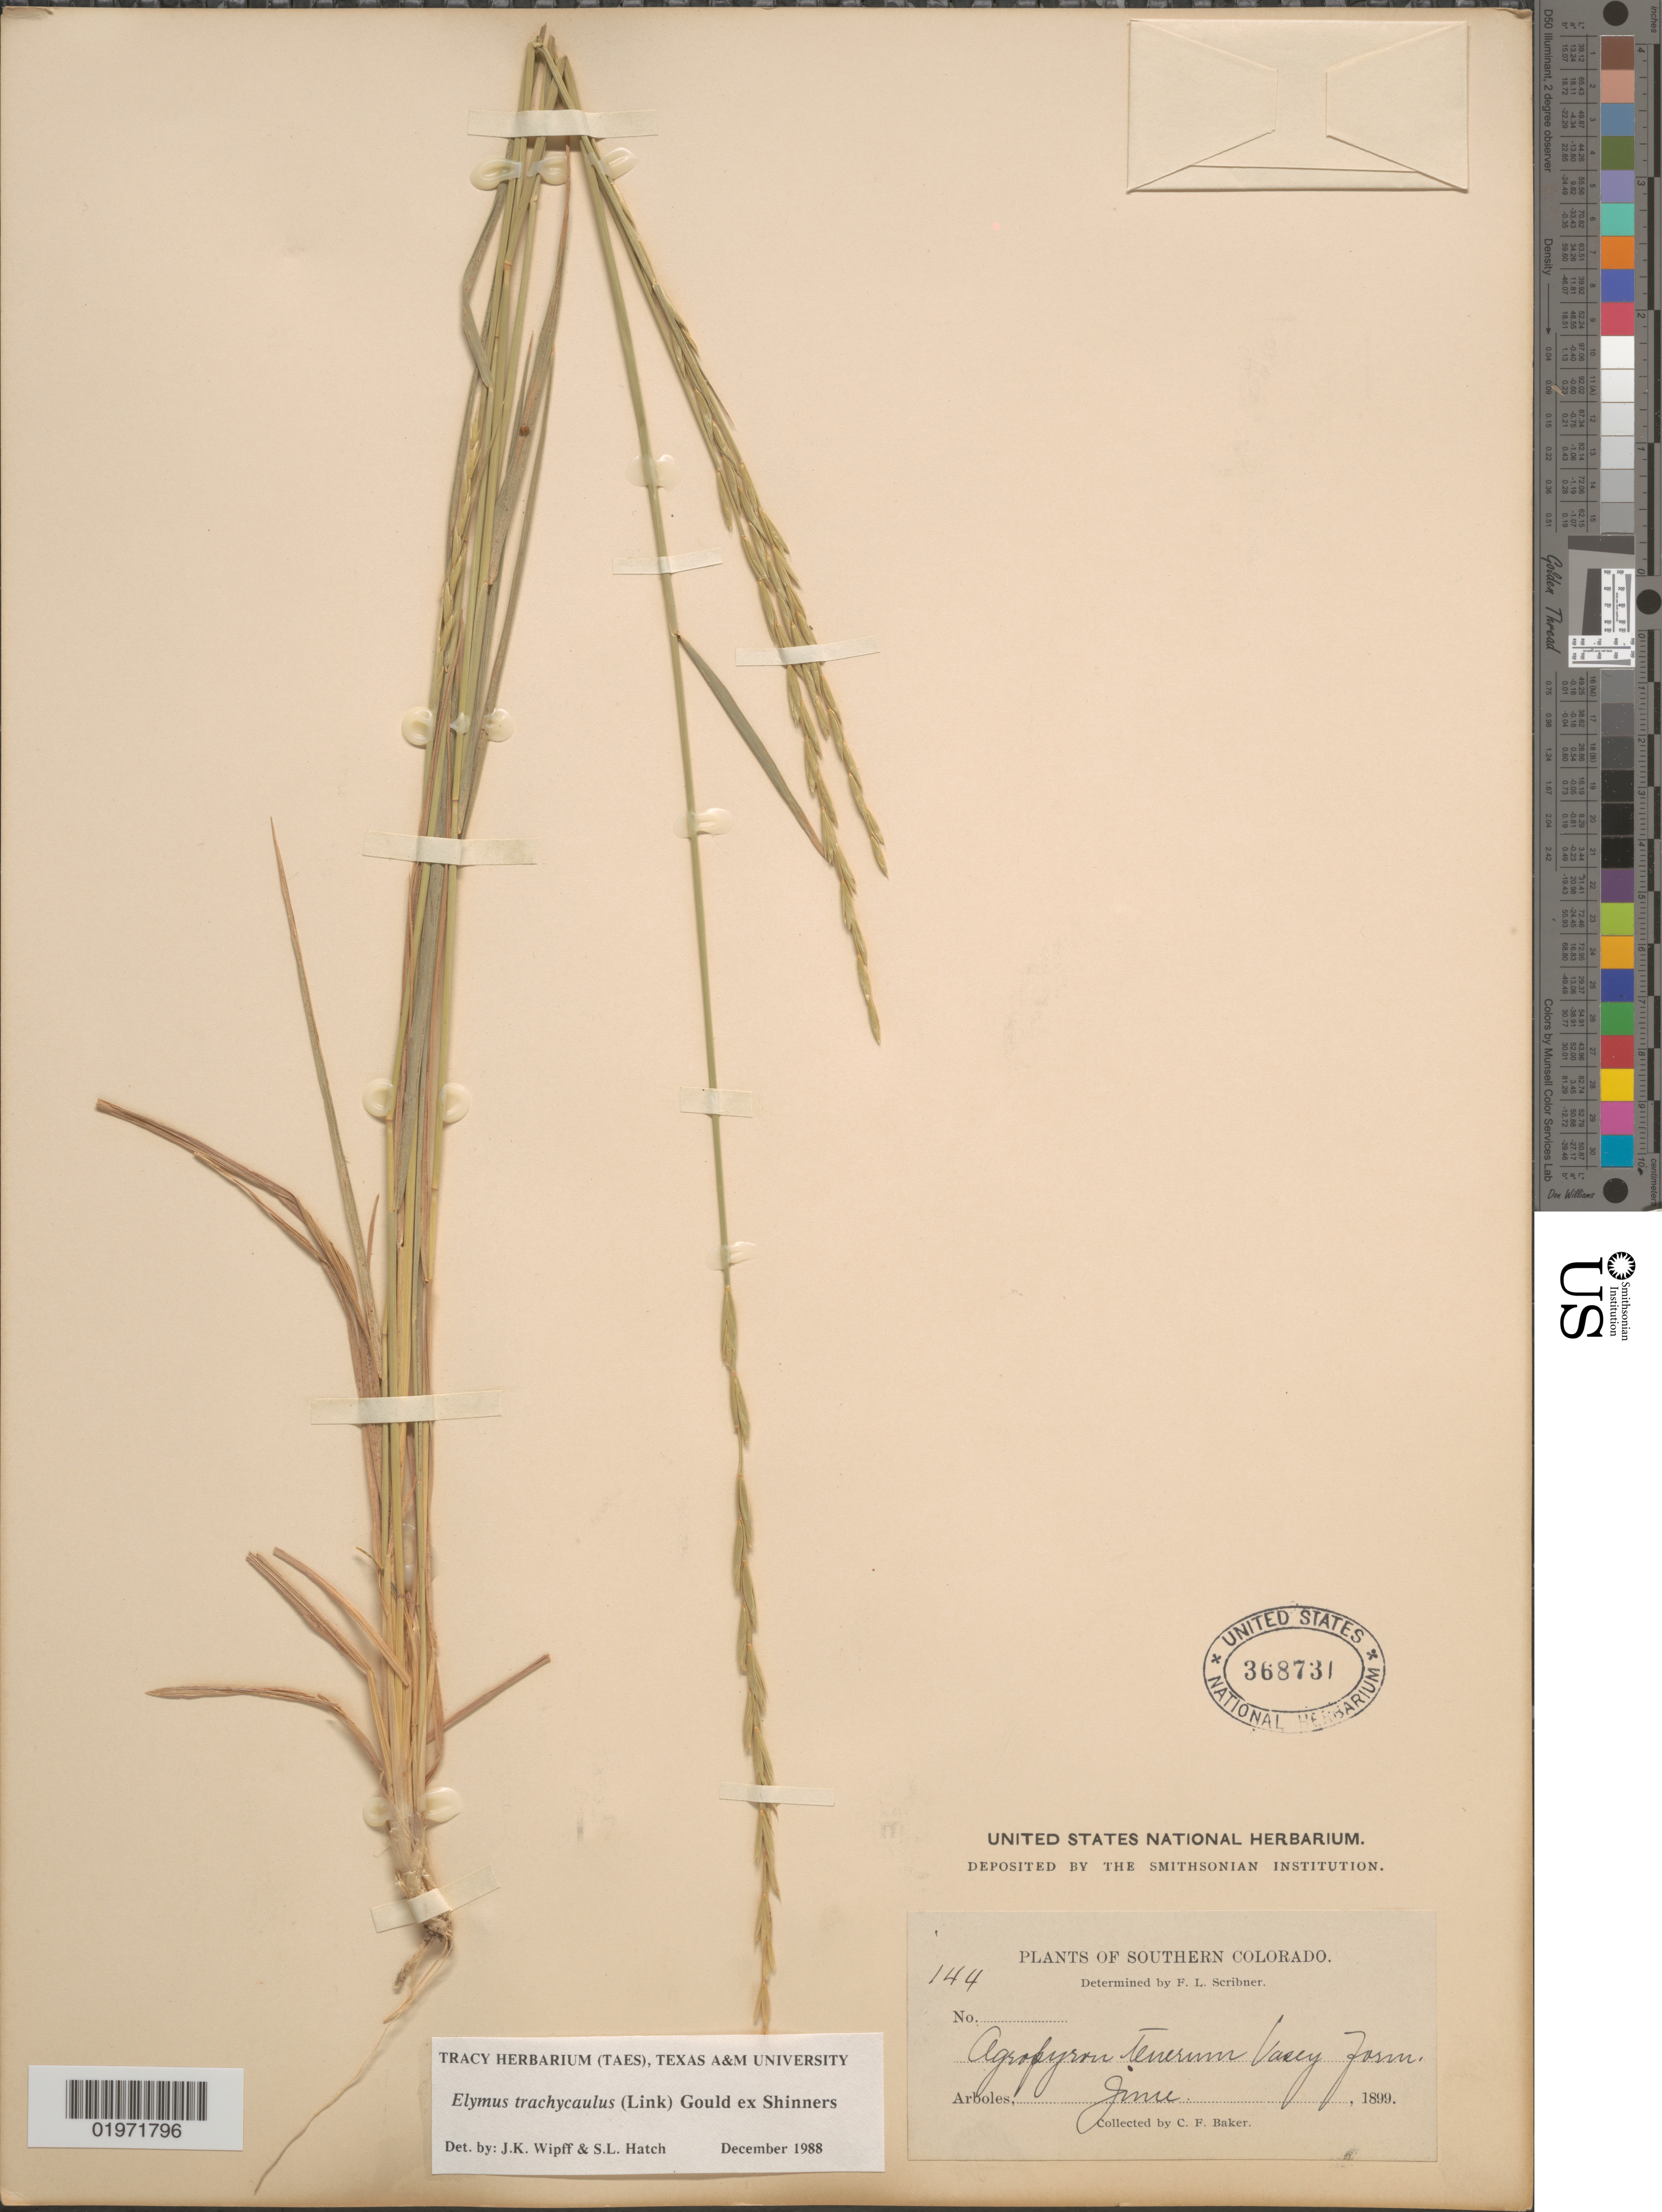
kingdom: Plantae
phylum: Tracheophyta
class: Liliopsida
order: Poales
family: Poaceae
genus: Elymus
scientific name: Elymus trachycaulus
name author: (Link) Gould ex Shinners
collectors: C. F. Baker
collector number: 144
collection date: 1899-06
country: United States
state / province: Colorado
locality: Southern Colorado. Arboles.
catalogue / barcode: US 368731